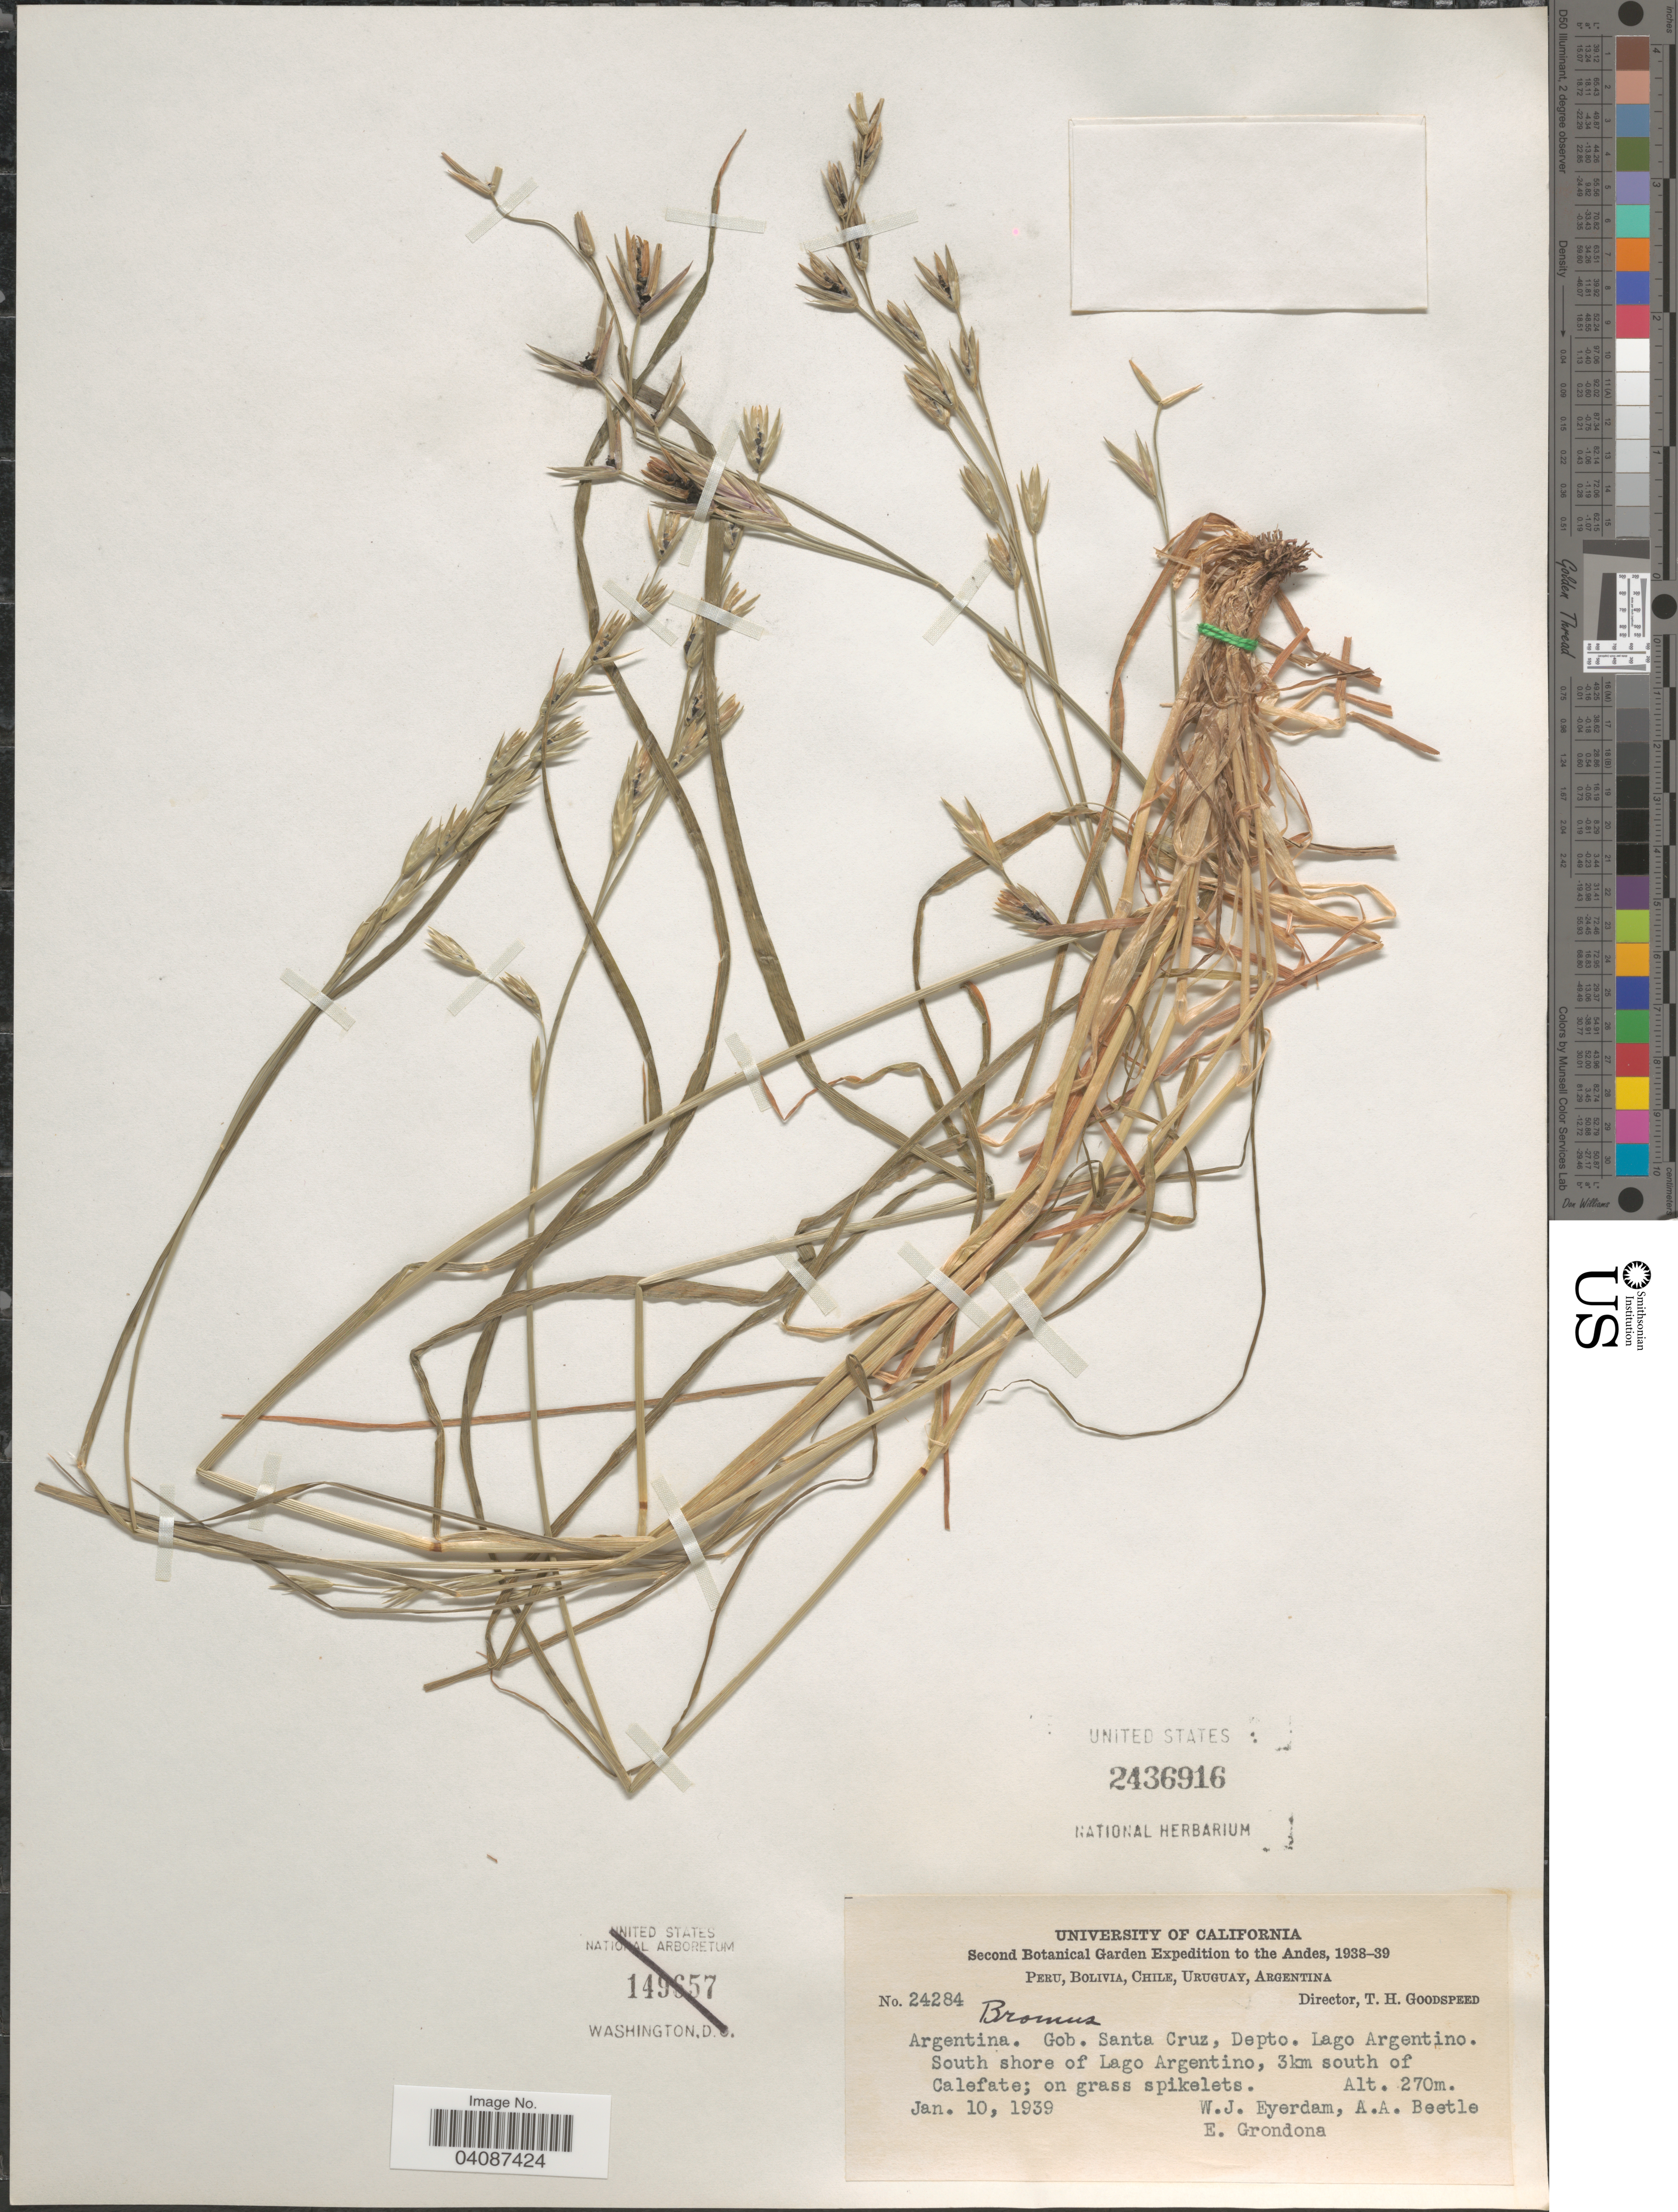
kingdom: Plantae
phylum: Tracheophyta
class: Liliopsida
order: Poales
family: Poaceae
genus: Bromus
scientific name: Bromus sp.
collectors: W. J. Eyerdam, A. A. Beetle & E. Grondona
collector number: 24284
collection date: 1939-01-10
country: Argentina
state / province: Santa Cruz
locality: Gob. Santa Cruz, Depto. Lago Argentino. South shore of Lago Argentino, 3km south of Calefate.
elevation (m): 270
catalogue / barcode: US 2436916